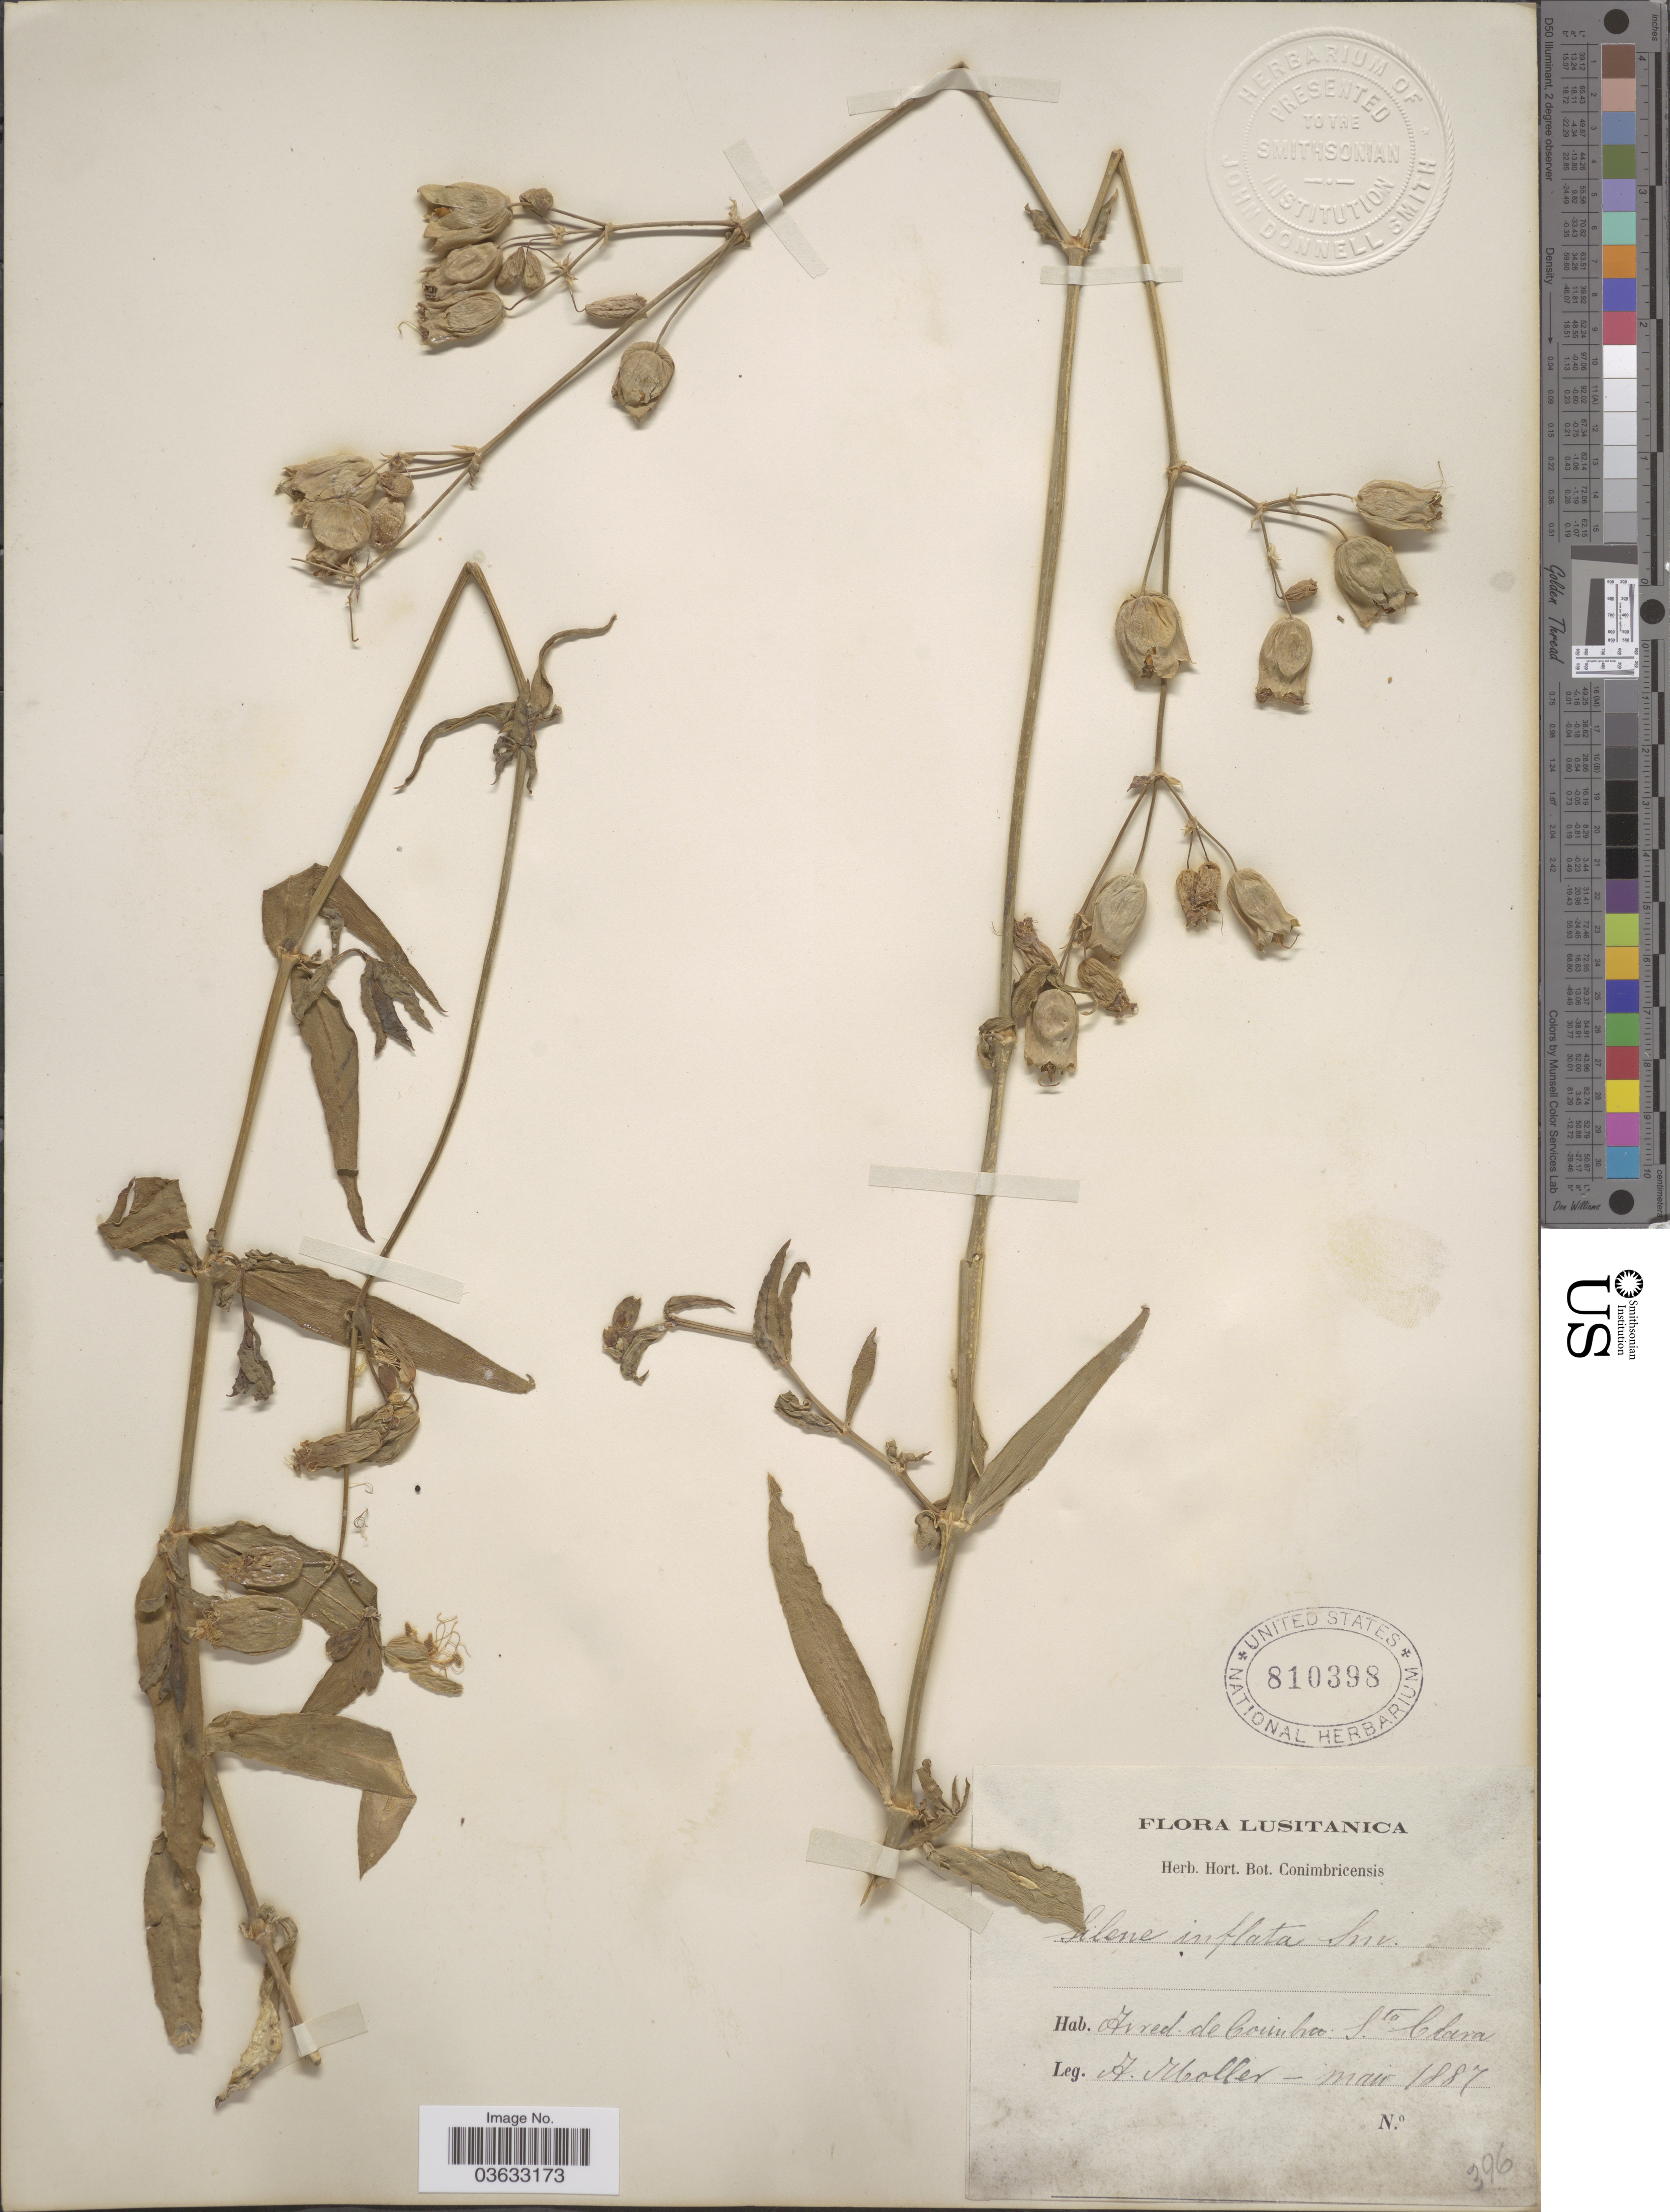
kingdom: Plantae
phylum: Tracheophyta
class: Magnoliopsida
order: Caryophyllales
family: Caryophyllaceae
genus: Silene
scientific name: Silene inflata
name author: Sm.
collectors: A. Moller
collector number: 396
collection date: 1887-05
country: Portugal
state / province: Coimbra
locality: Lusitanica. Avred de Coimbra: Sta Clara.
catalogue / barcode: US 810398